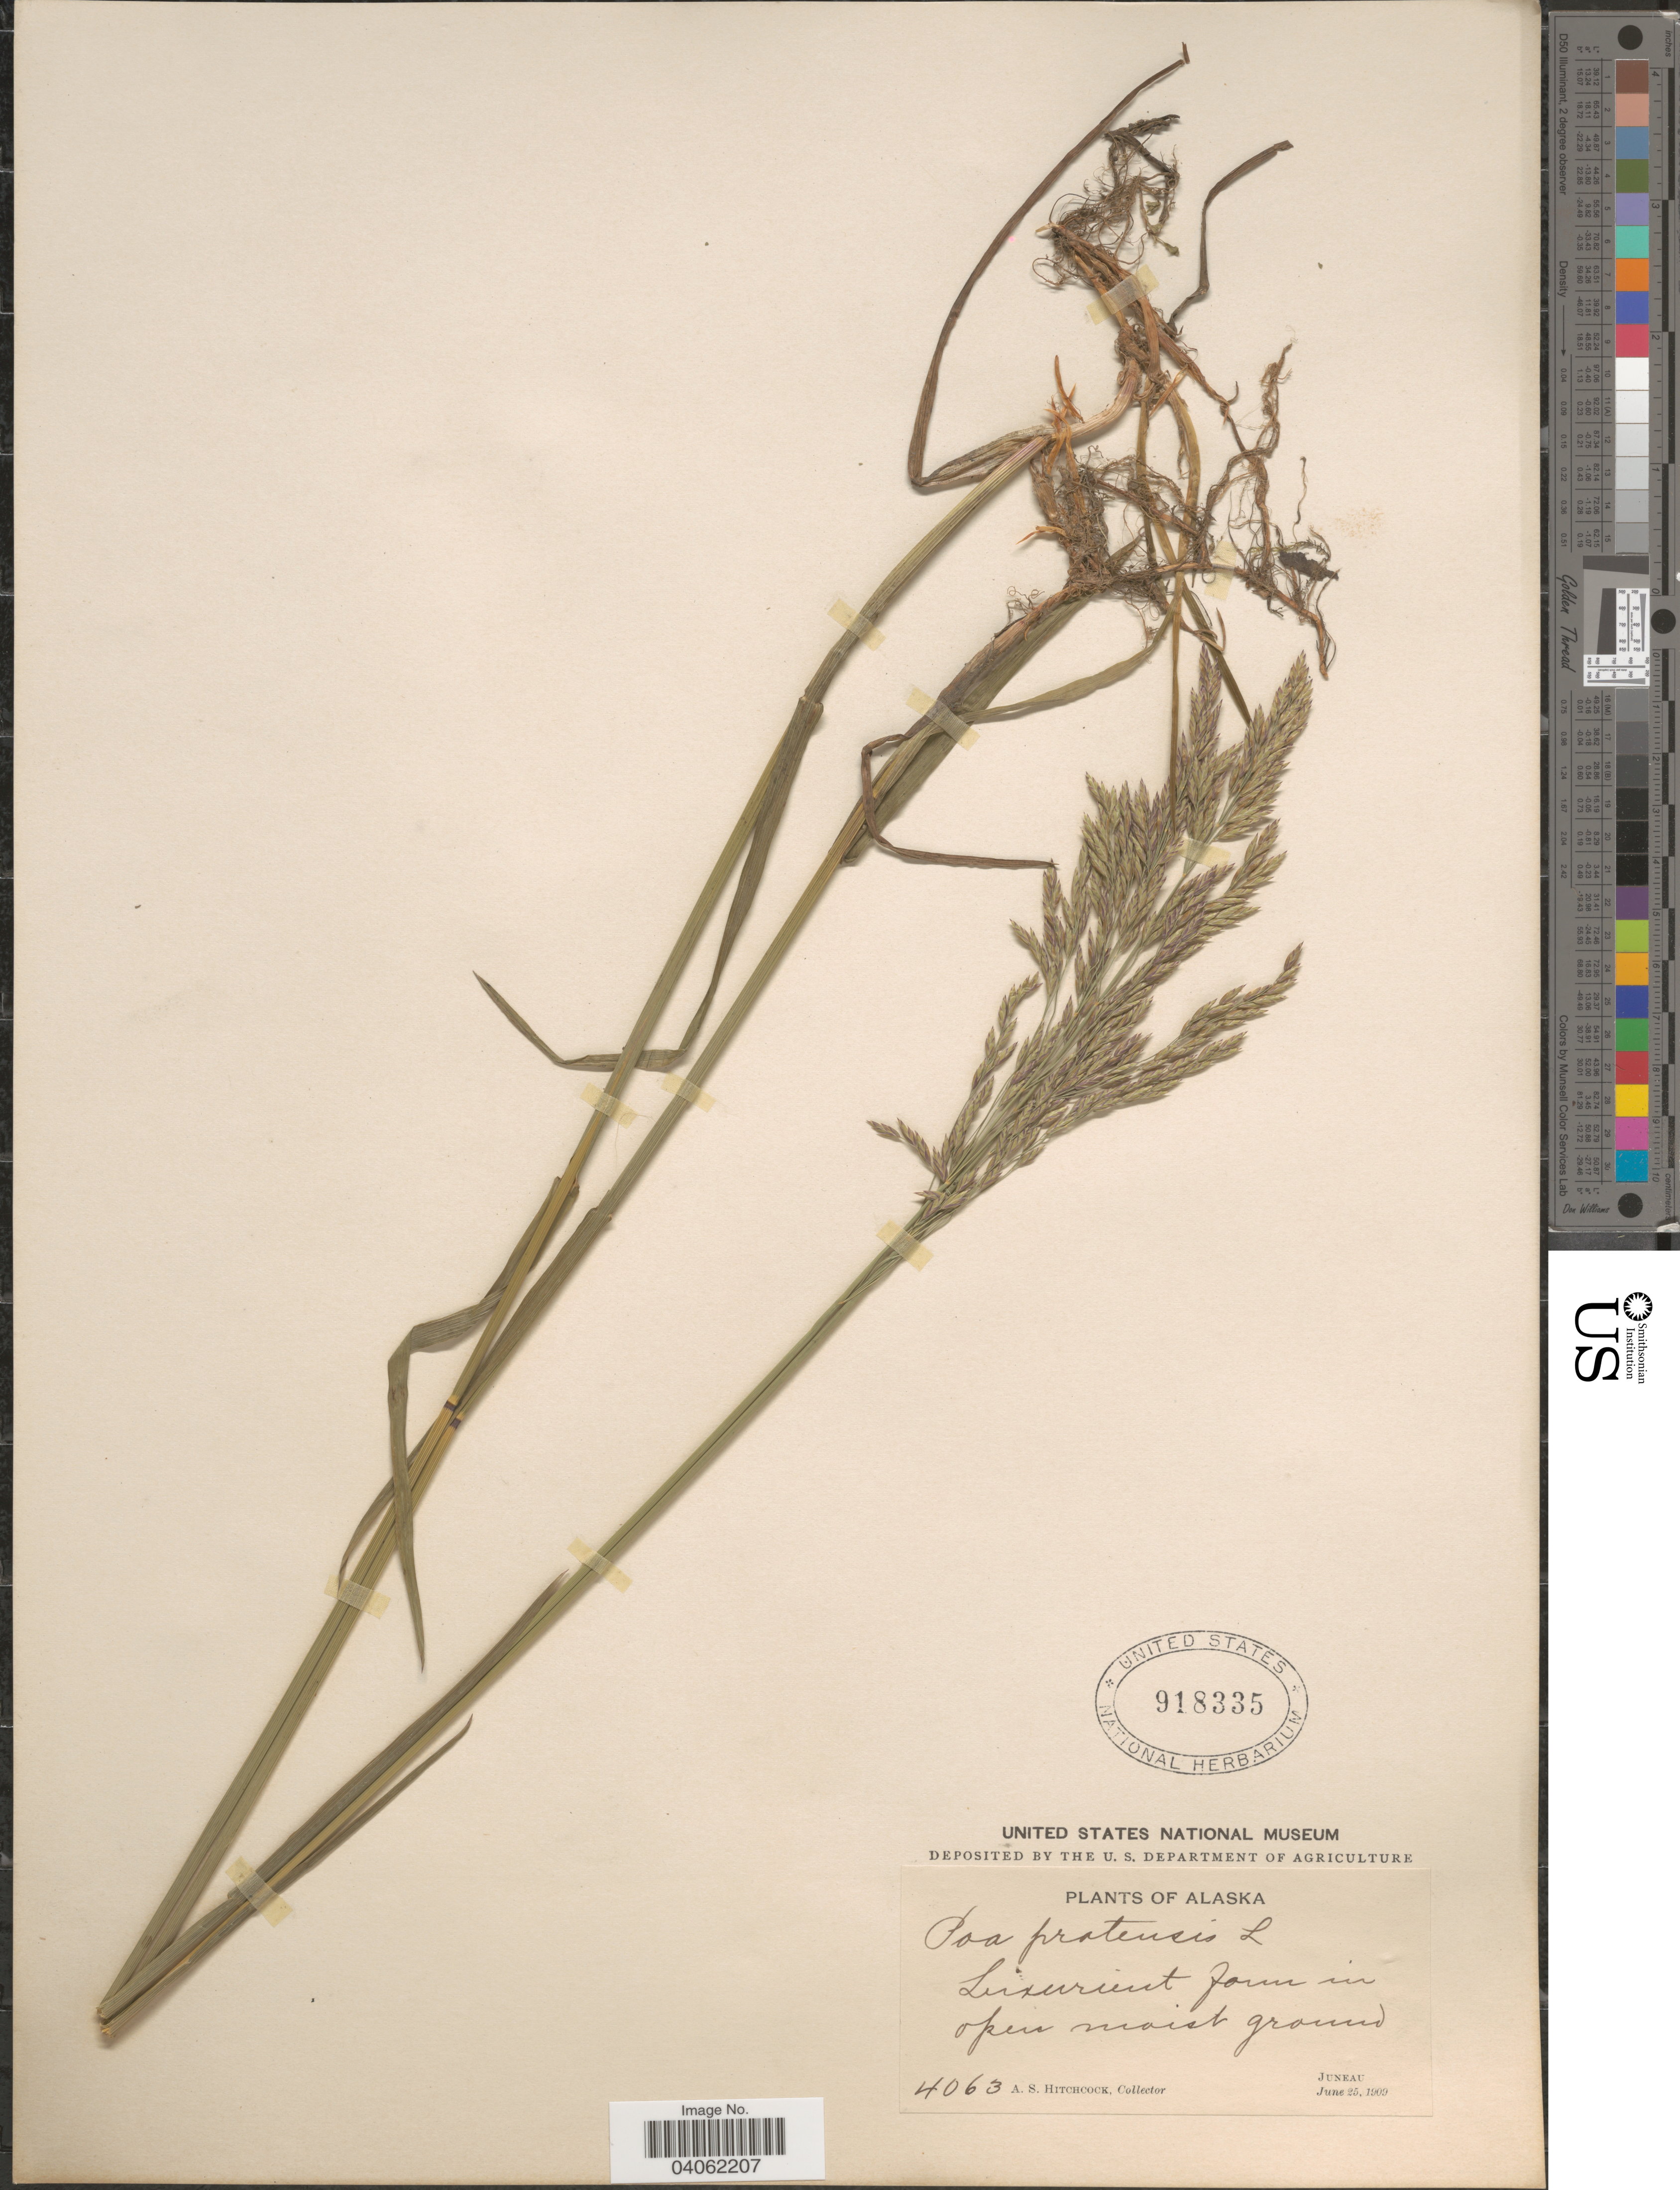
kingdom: Plantae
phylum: Tracheophyta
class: Liliopsida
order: Poales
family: Poaceae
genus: Poa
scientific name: Poa pratensis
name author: L.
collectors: A. S. Hitchcock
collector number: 4063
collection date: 1909-06-25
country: United States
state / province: Alaska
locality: Juneau.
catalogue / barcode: US 918335